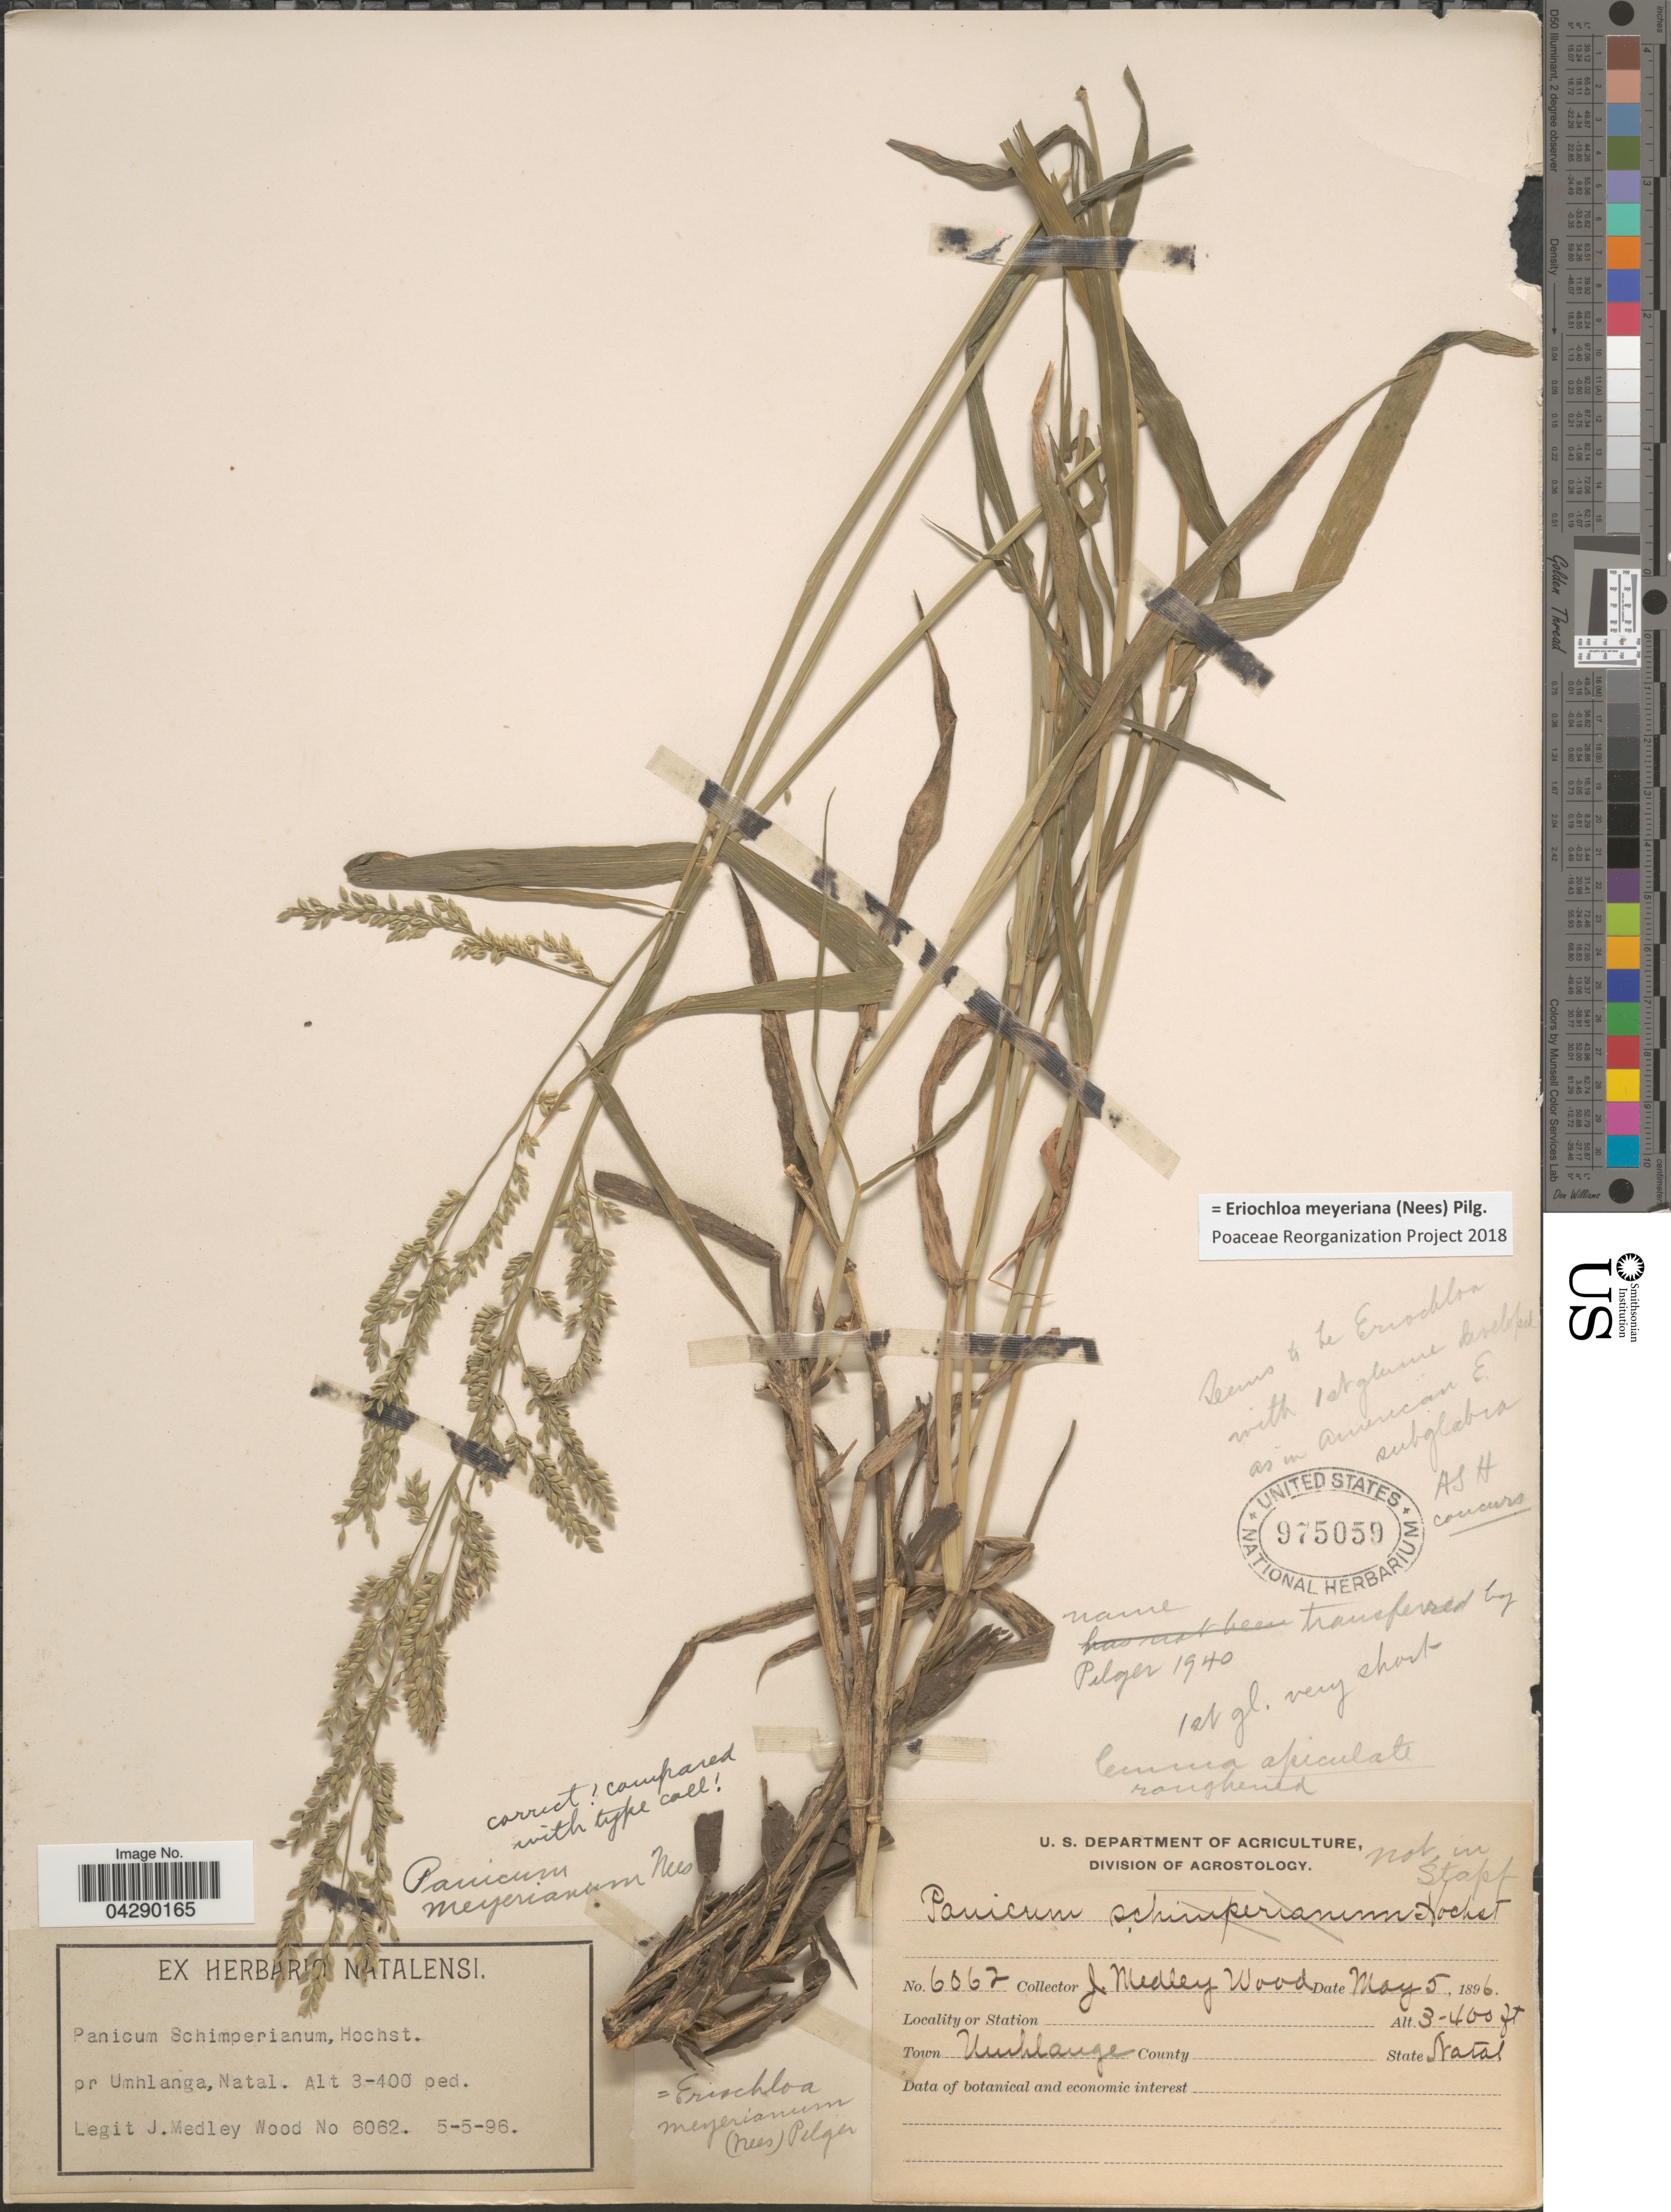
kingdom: Plantae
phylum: Tracheophyta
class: Liliopsida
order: Poales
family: Poaceae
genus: Eriochloa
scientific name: Eriochloa meyeriana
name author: (Nees) Pilg.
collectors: J. Medley Wood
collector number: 6062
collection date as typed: Transcribed d/m/y: 5/5/96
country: South Africa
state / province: KwaZulu-Natal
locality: Town Umhlanga, Natal.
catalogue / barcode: US 975059